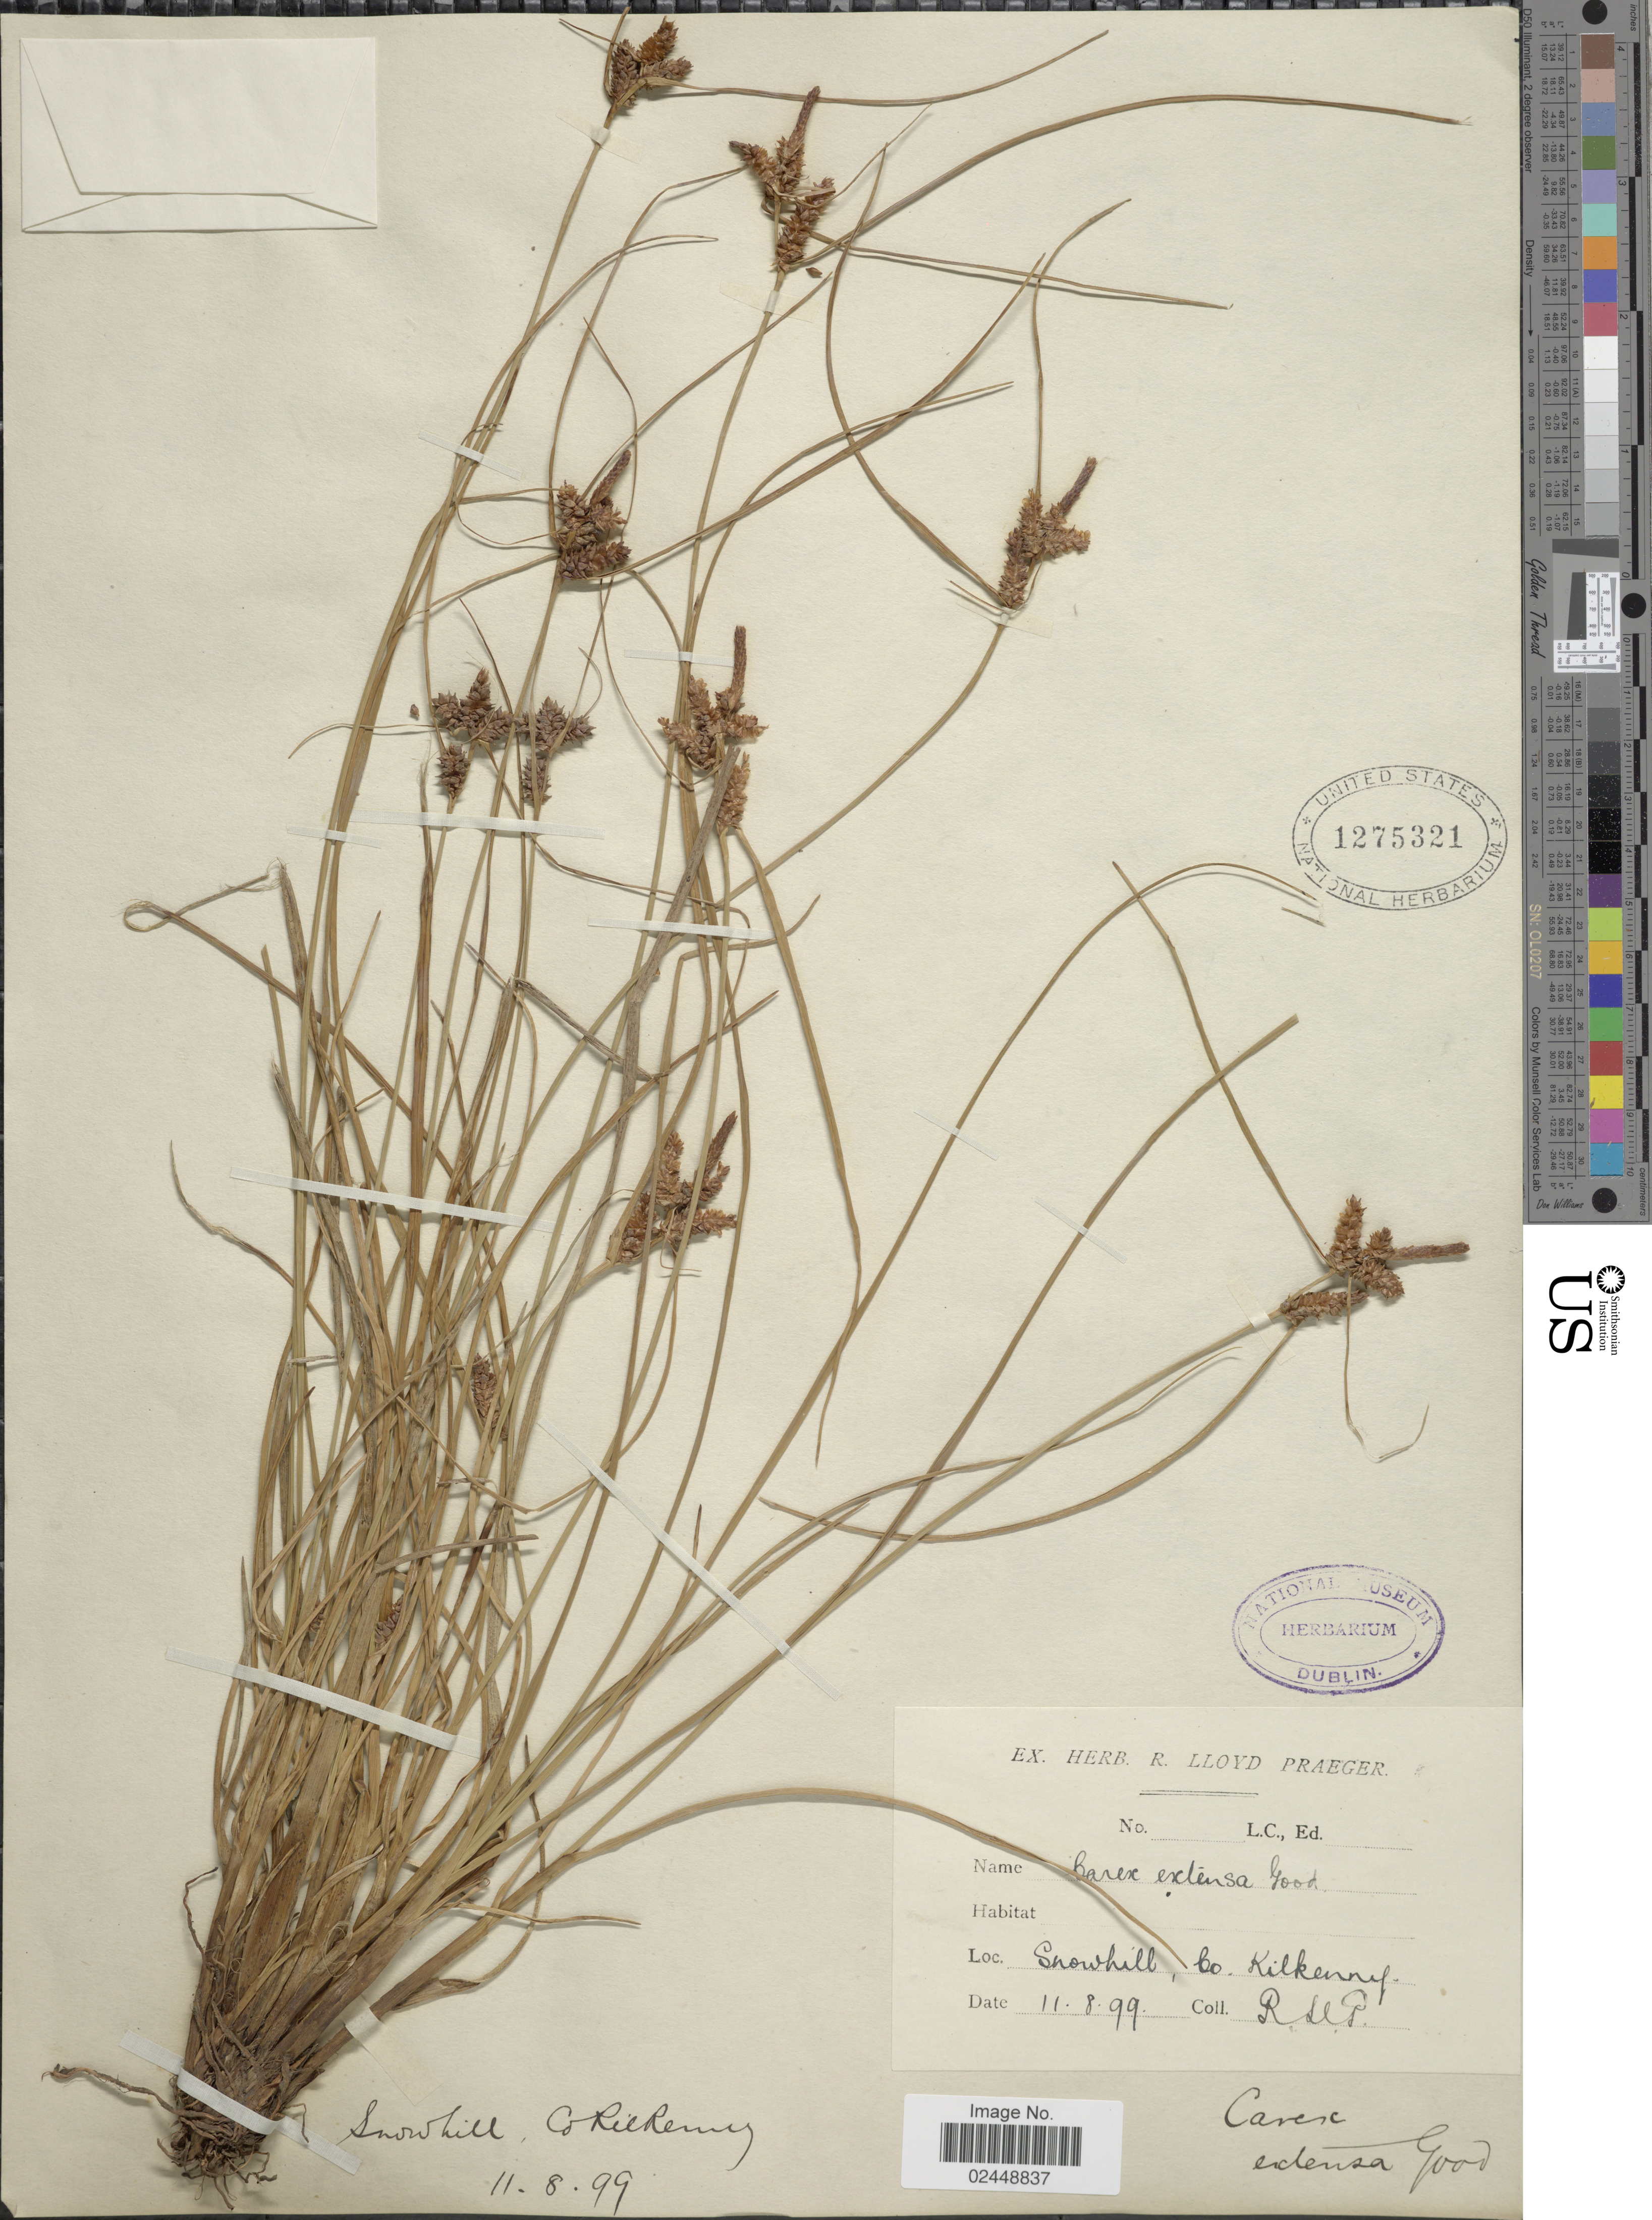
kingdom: Plantae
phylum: Tracheophyta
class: Liliopsida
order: Poales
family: Cyperaceae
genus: Carex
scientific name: Carex extensa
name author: Gooden.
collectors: R. Praeger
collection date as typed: Transcribed d/m/y: 11/8/99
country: Ireland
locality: Snowhill, Co. Kilkenny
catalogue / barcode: US 1275321